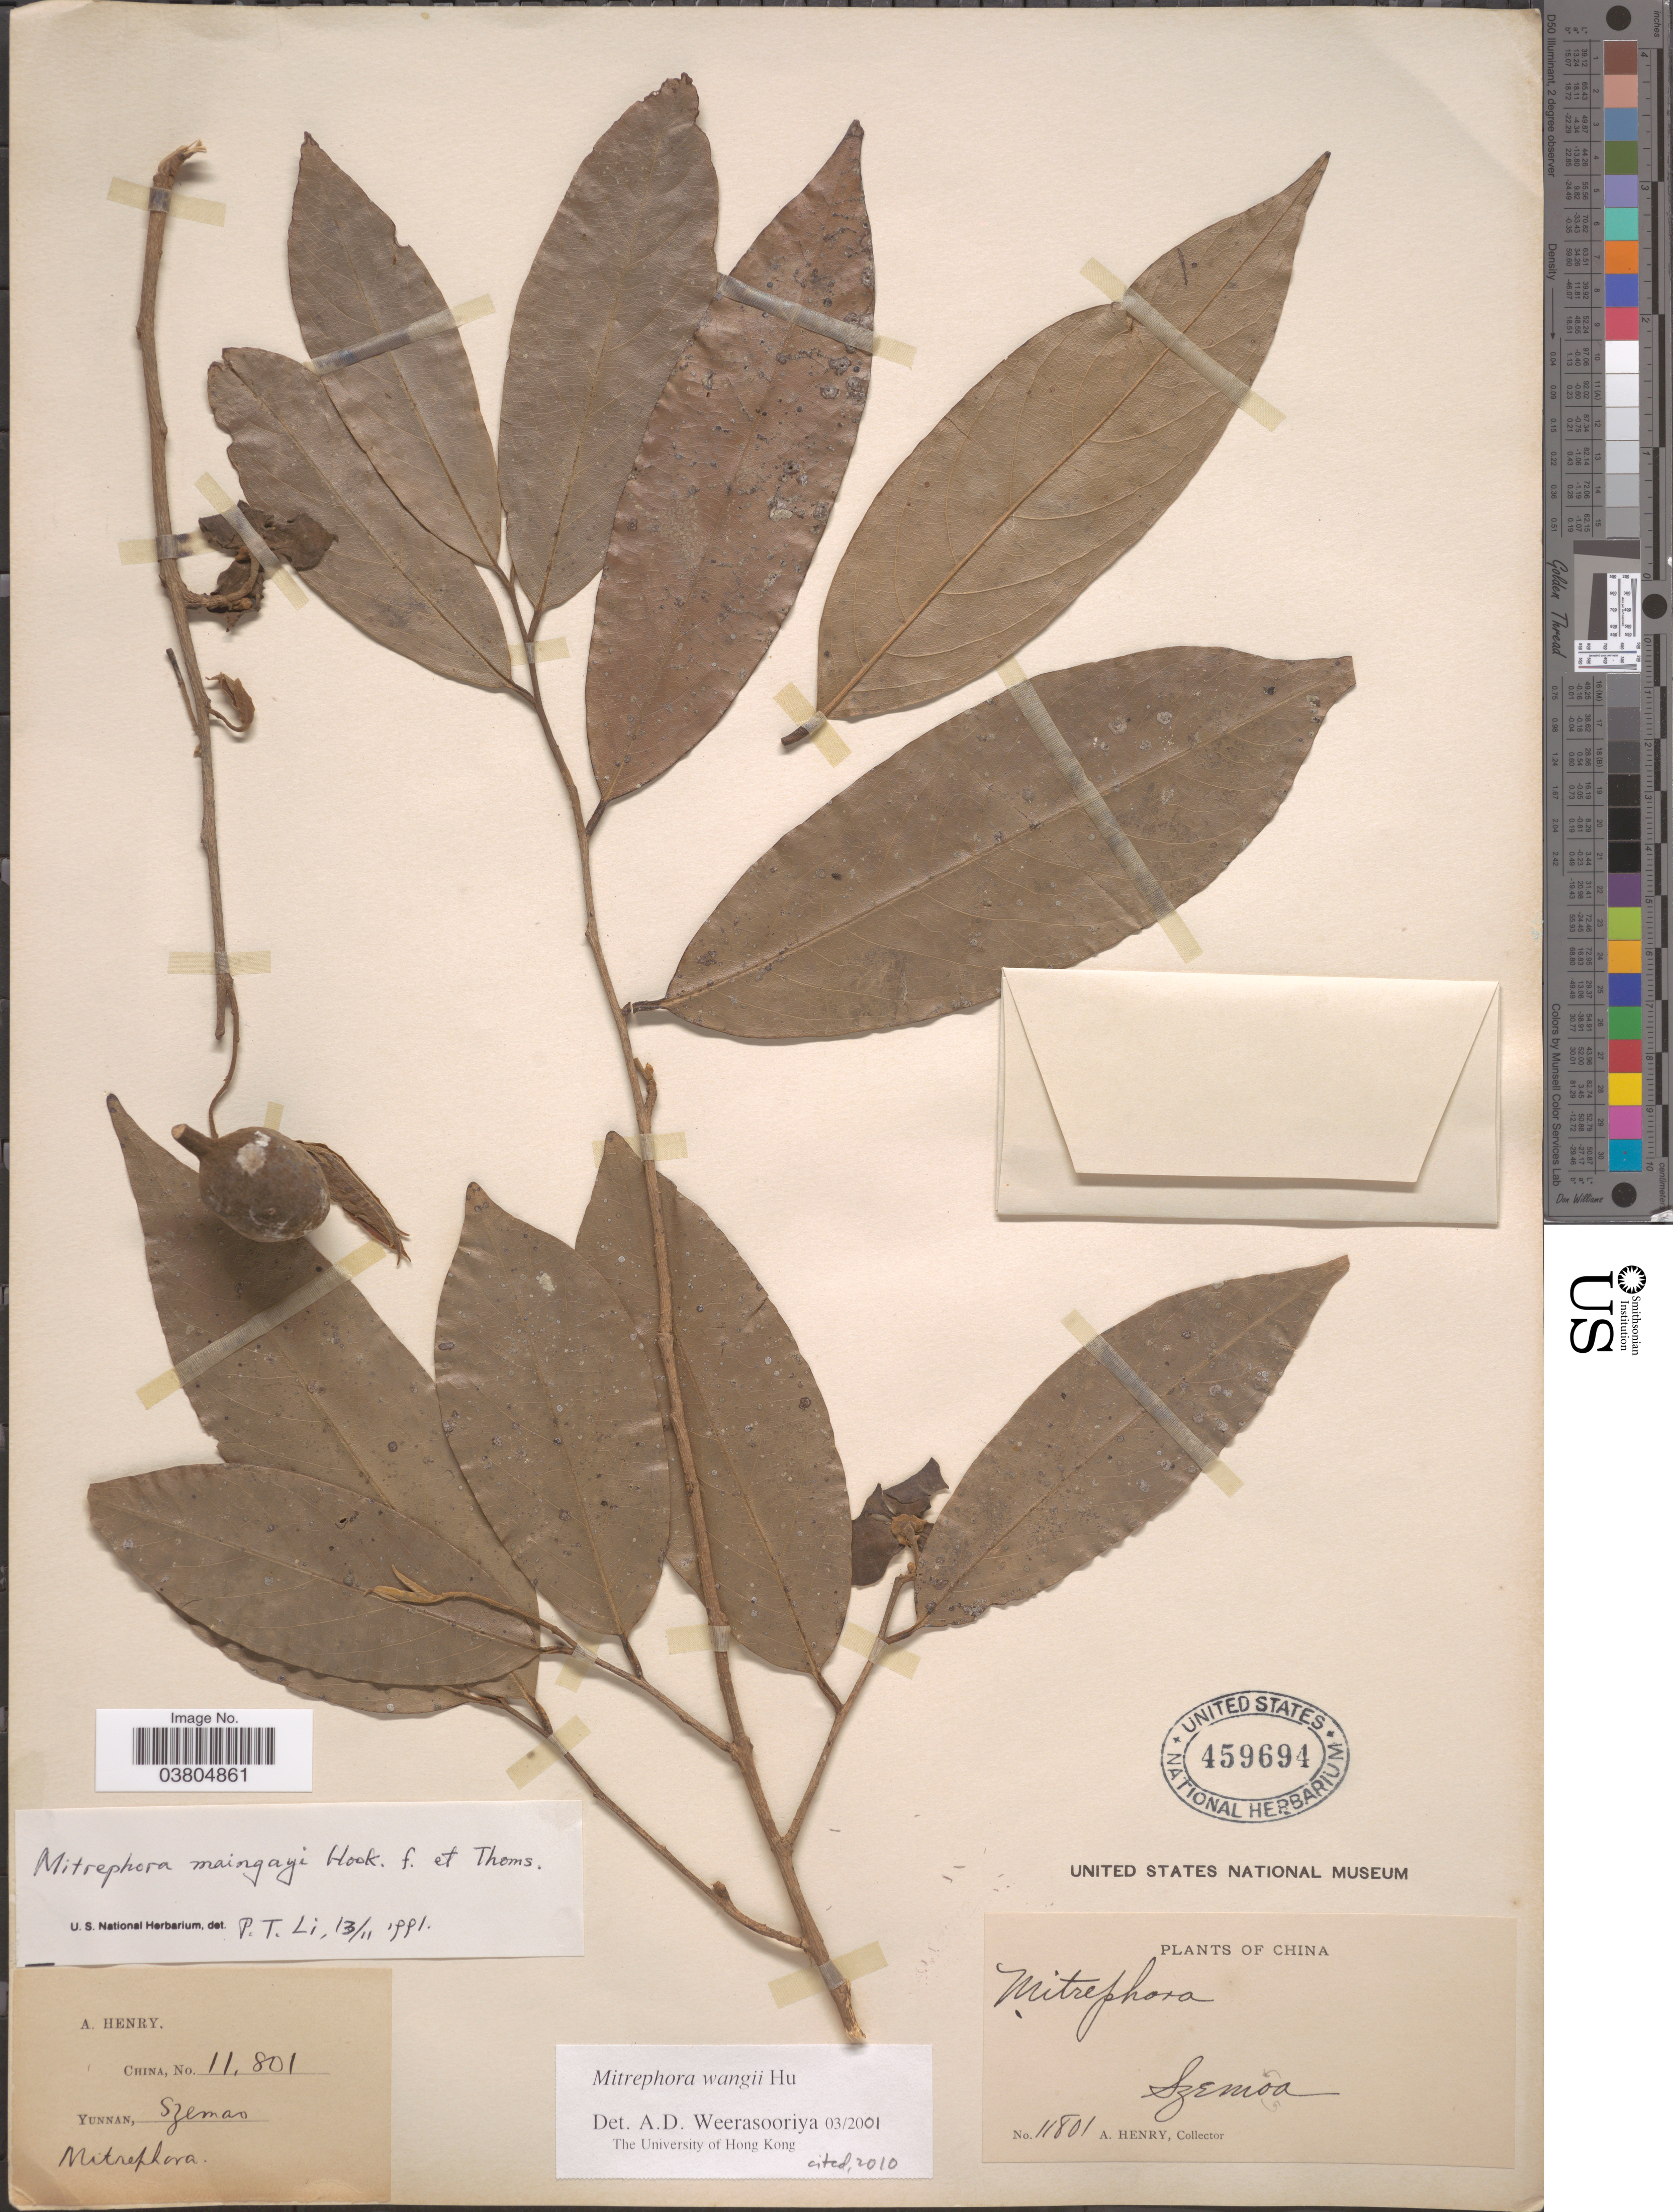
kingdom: Plantae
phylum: Tracheophyta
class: Magnoliopsida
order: Magnoliales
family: Annonaceae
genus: Mitrephora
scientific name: Mitrephora wangii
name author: Hu (generic)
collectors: A. Henry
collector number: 11801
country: China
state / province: Yunnan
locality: Szemao.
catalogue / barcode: US 459694